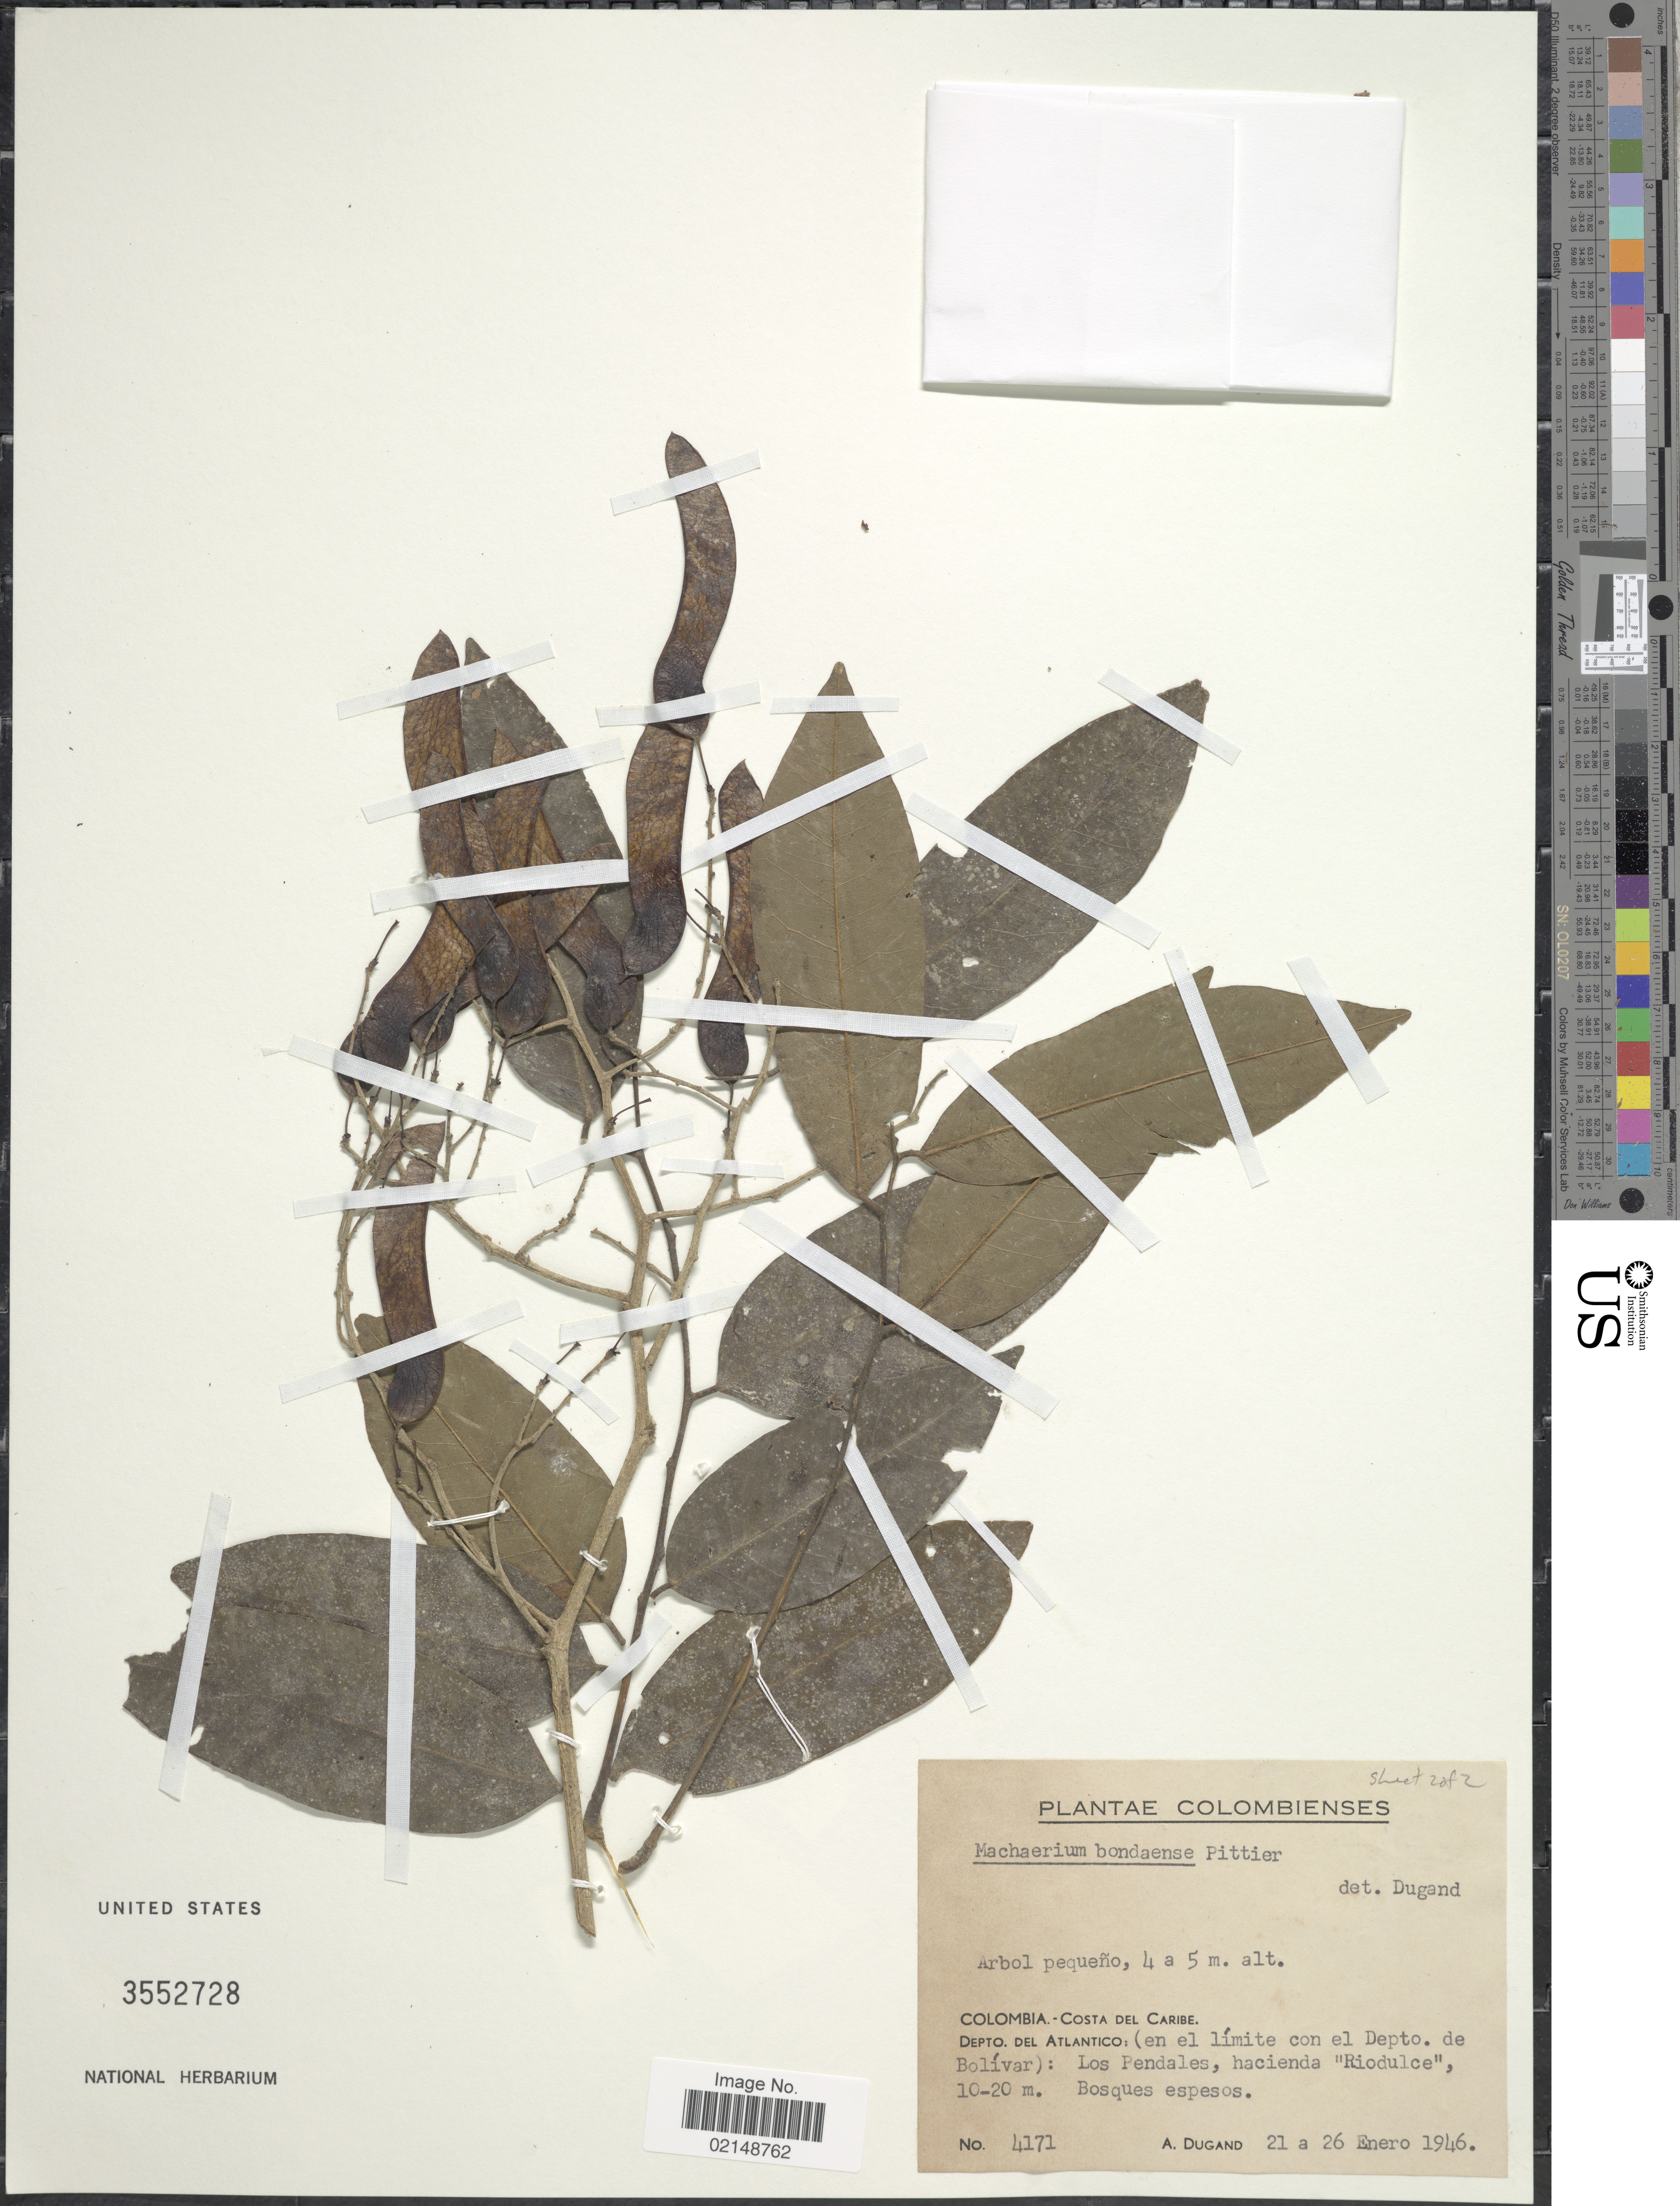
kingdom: Plantae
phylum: Tracheophyta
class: Magnoliopsida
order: Fabales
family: Fabaceae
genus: Machaerium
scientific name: Machaerium bondaense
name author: Pittier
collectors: A. Dugand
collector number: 4171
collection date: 1946-01-21/1946-01-26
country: Colombia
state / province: Atlántico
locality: Costa del Caribe, en el limte con el Depto. de Bolivar, Los Pendales, hacienda Riodulce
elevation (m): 10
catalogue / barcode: US 3552728